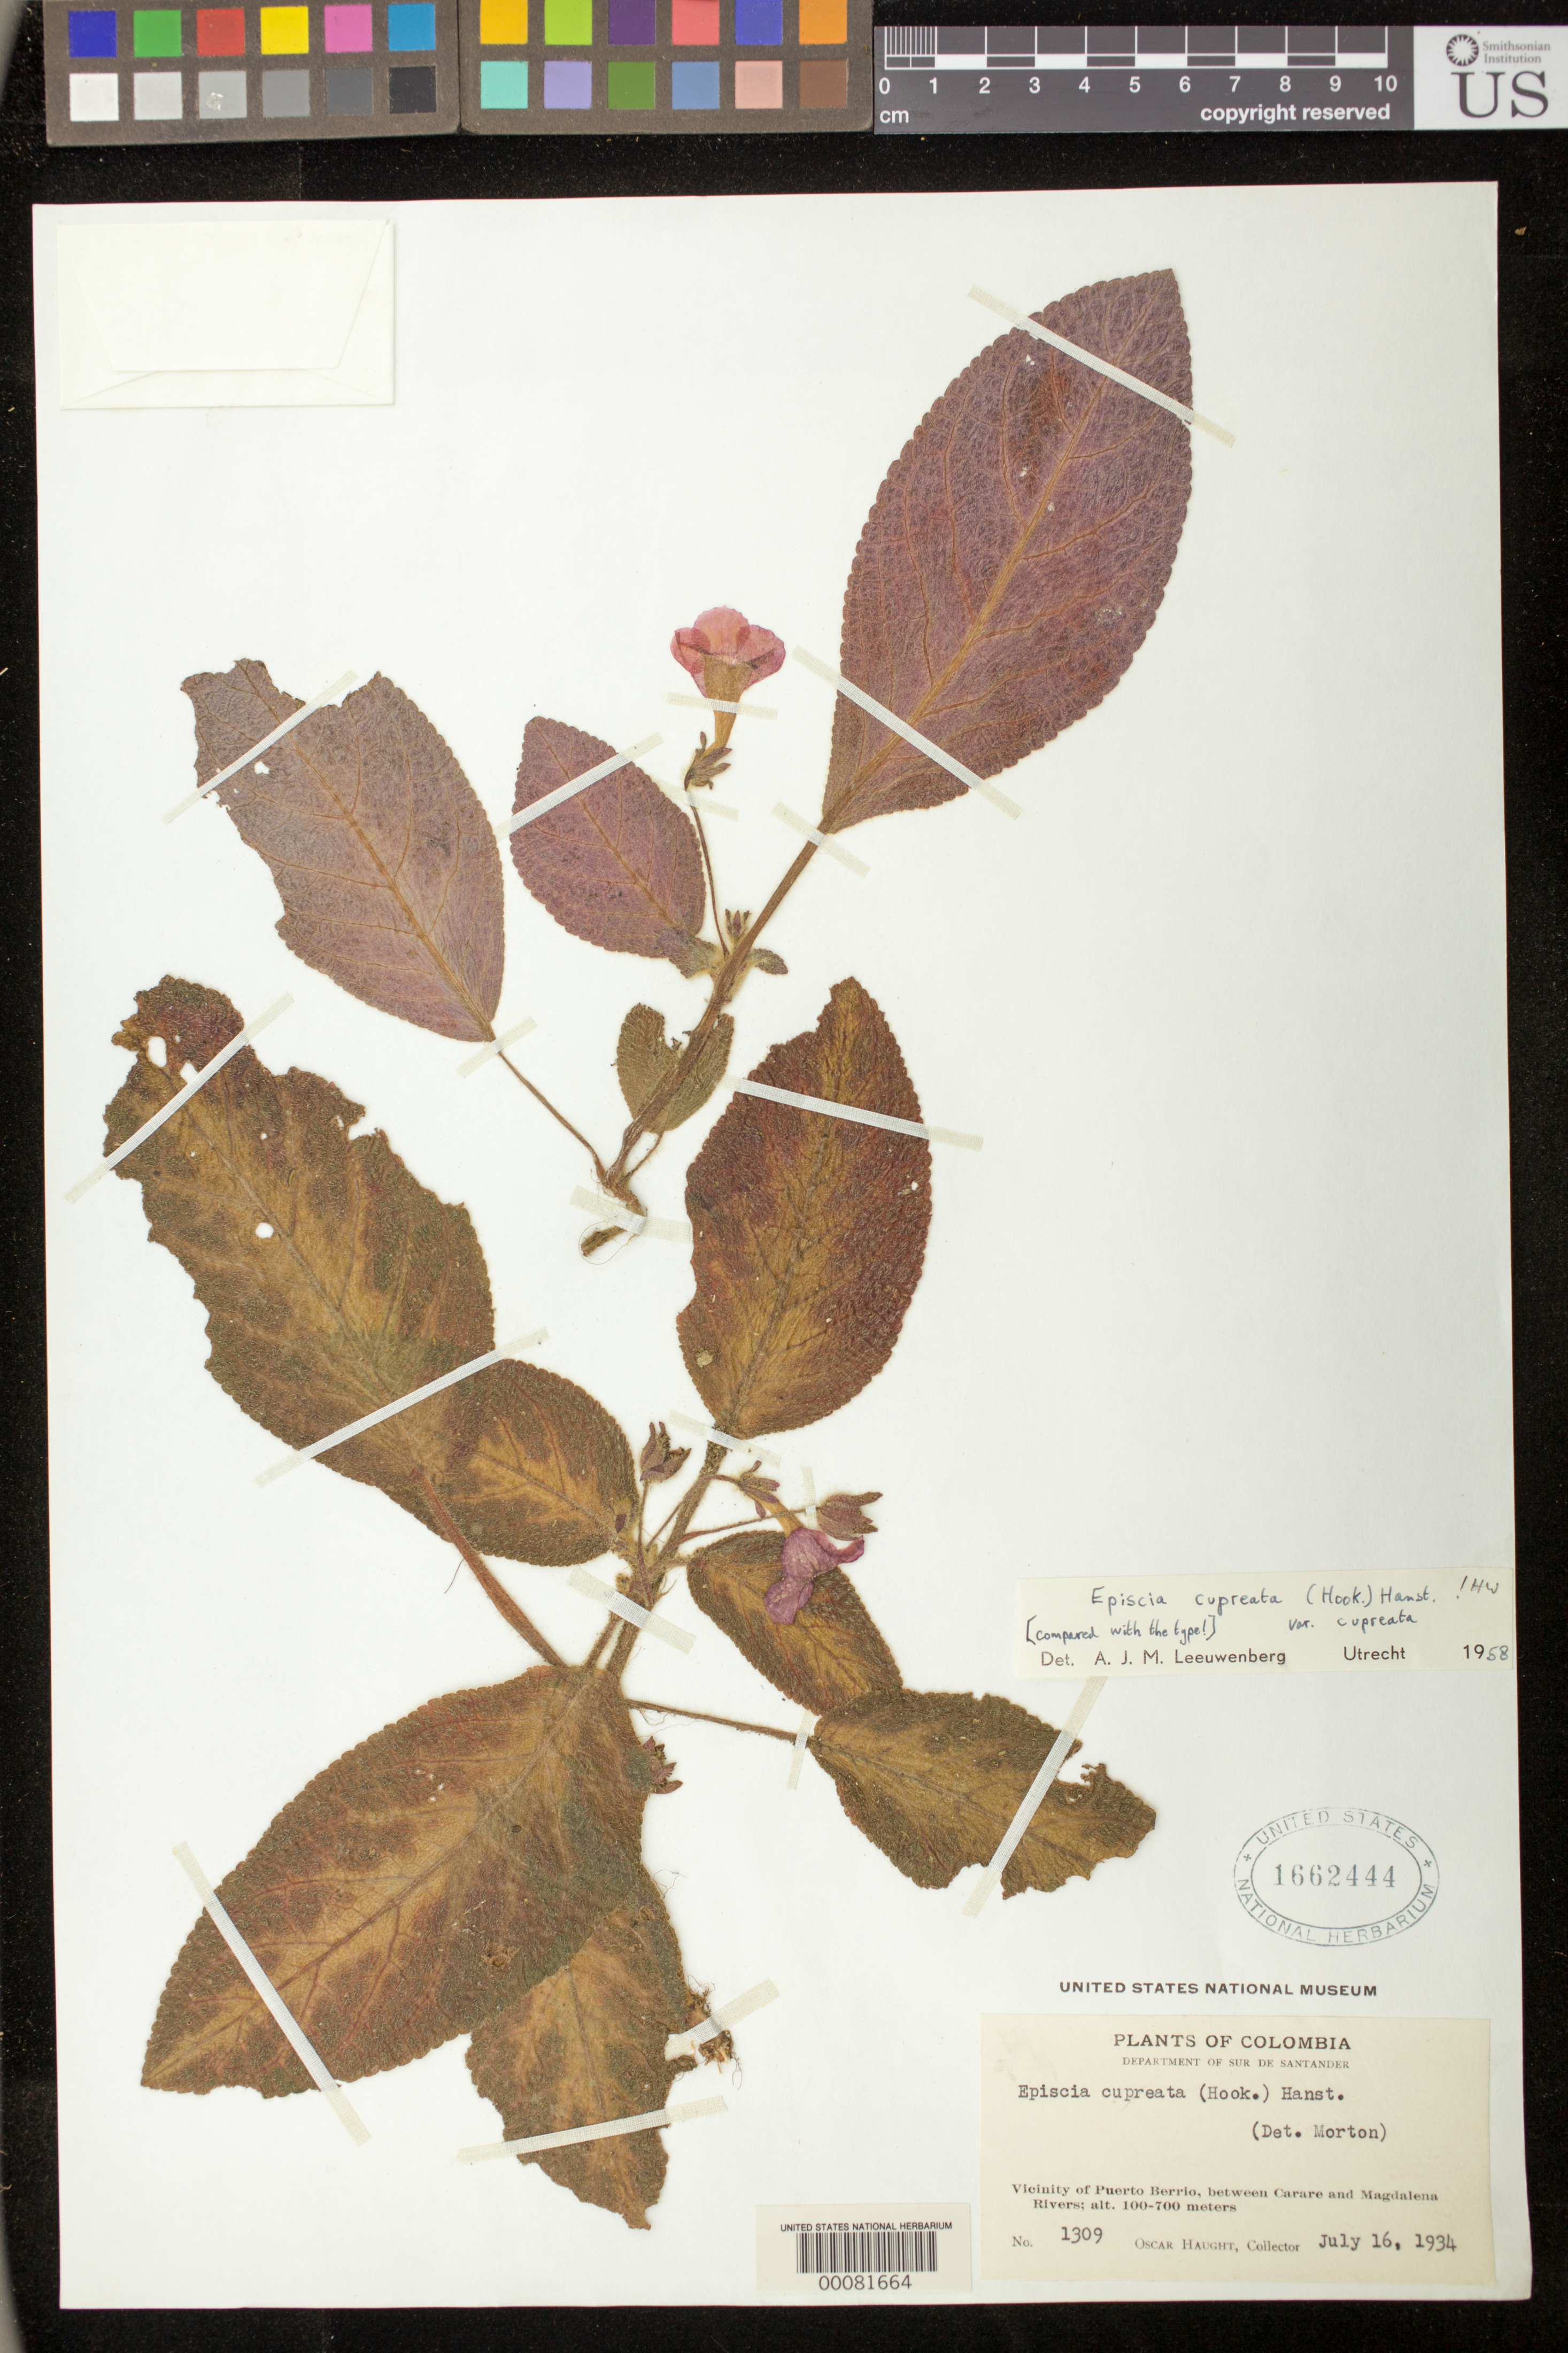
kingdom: Plantae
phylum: Tracheophyta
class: Magnoliopsida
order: Lamiales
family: Gesneriaceae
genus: Episcia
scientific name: Episcia cupreata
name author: (Hook.) Hanst.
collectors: O. L. Haught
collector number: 1309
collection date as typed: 16 Jul 1934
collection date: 1934-07-16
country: Colombia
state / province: Santander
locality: Dept of Sur de Santander, vicinity of Puerto Berrio, between Carare and Magdalena rivers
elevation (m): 100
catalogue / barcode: US 1662444